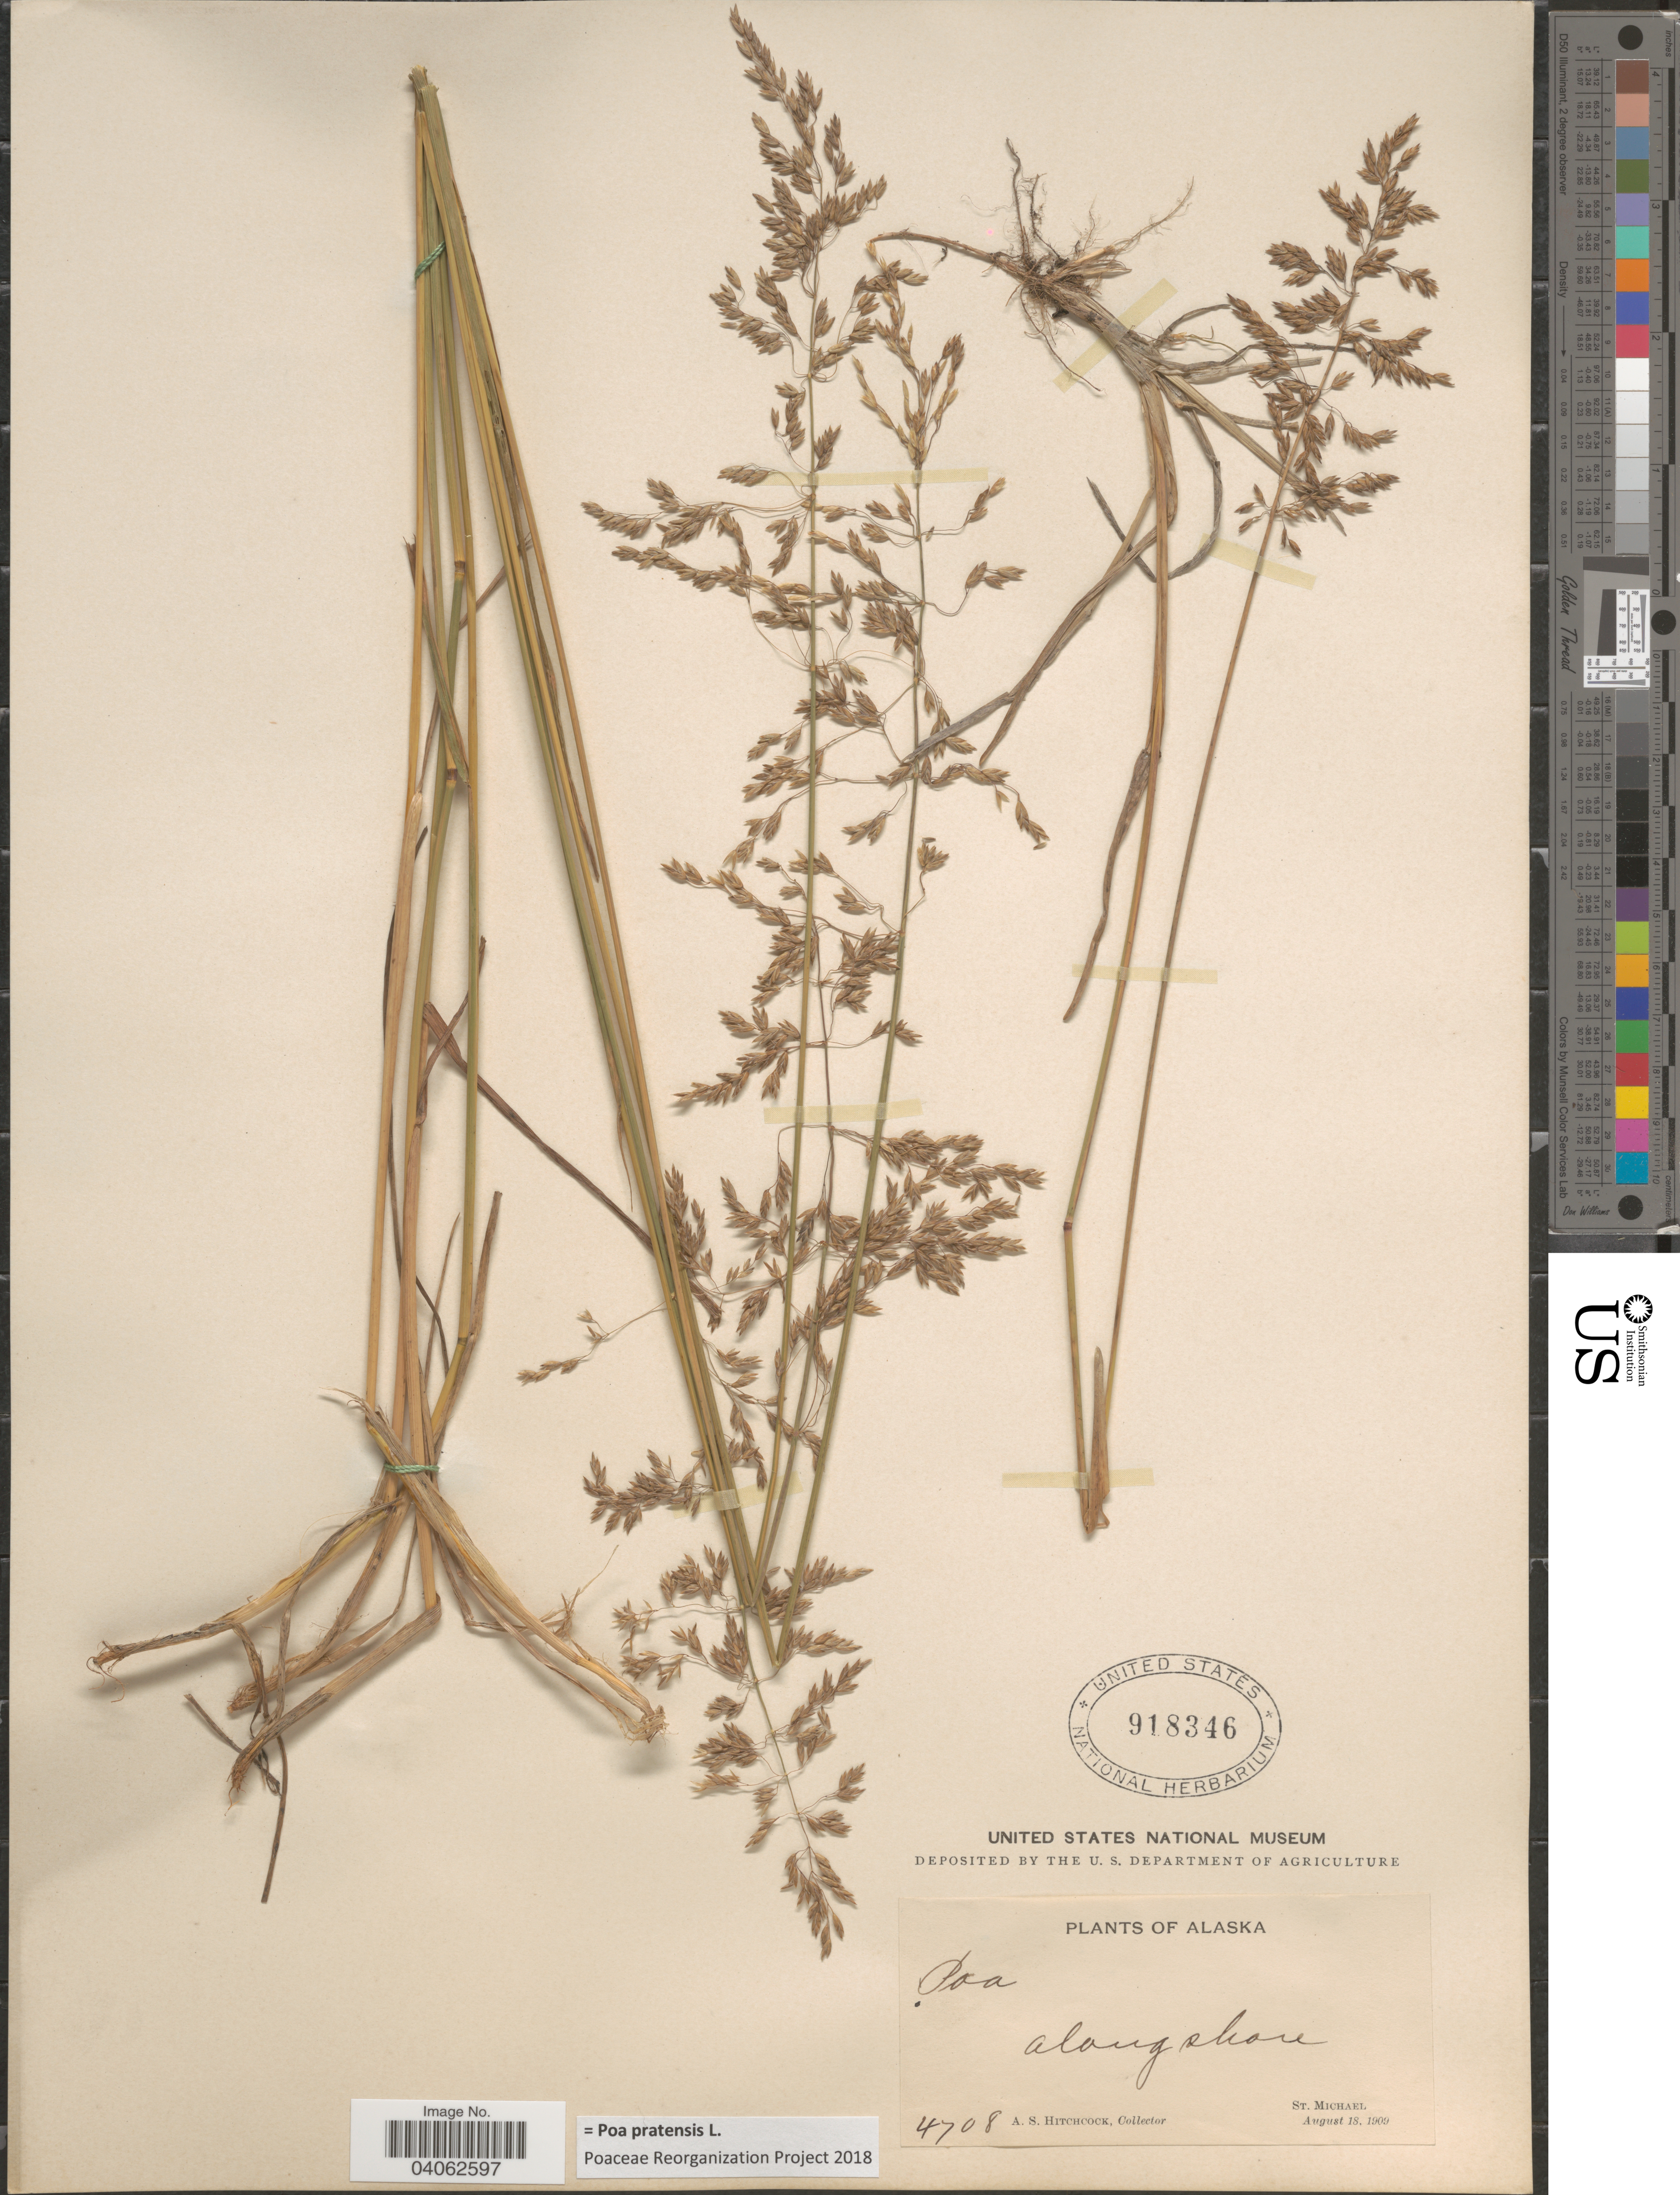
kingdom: Plantae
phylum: Tracheophyta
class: Liliopsida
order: Poales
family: Poaceae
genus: Poa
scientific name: Poa pratensis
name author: L.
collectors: A. S. Hitchcock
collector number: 4708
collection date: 1909-08-18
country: United States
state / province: Alaska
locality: St. Michael.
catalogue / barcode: US 918346